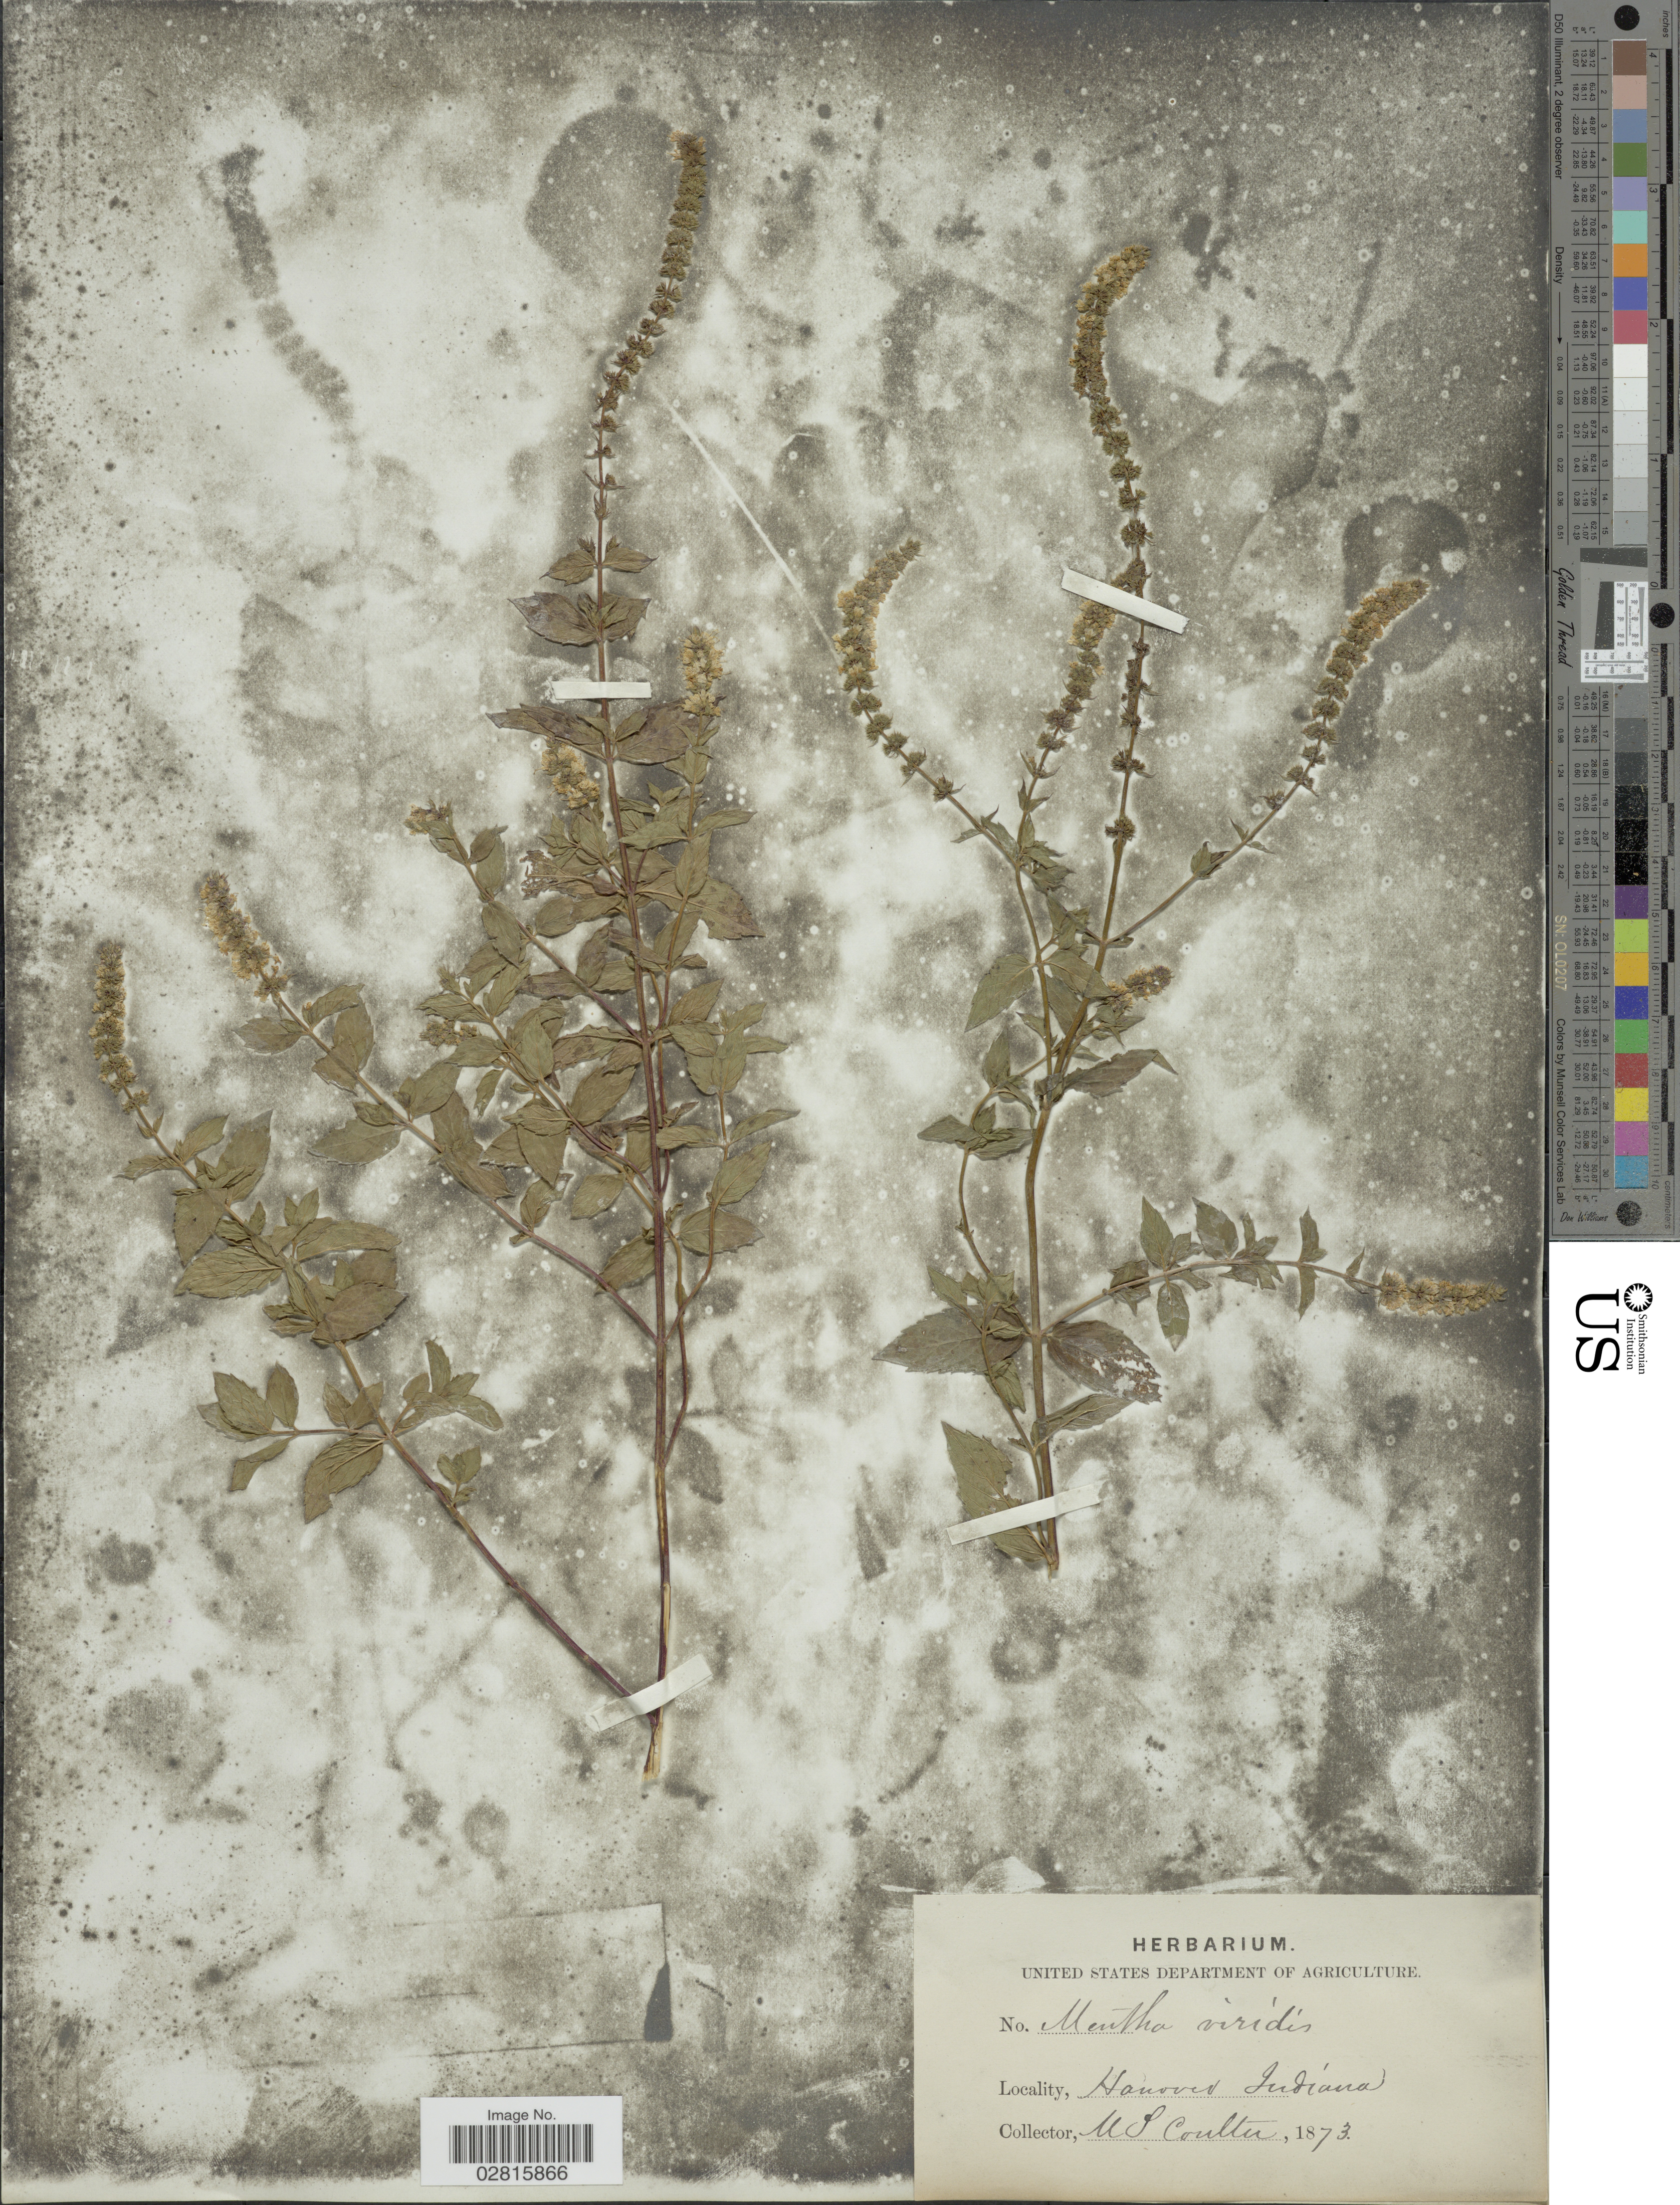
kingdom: Plantae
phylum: Tracheophyta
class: Magnoliopsida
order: Lamiales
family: Lamiaceae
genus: Mentha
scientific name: Mentha spicata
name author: L.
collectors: M. Coulter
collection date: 1873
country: United States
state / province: Indiana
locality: Hanover.